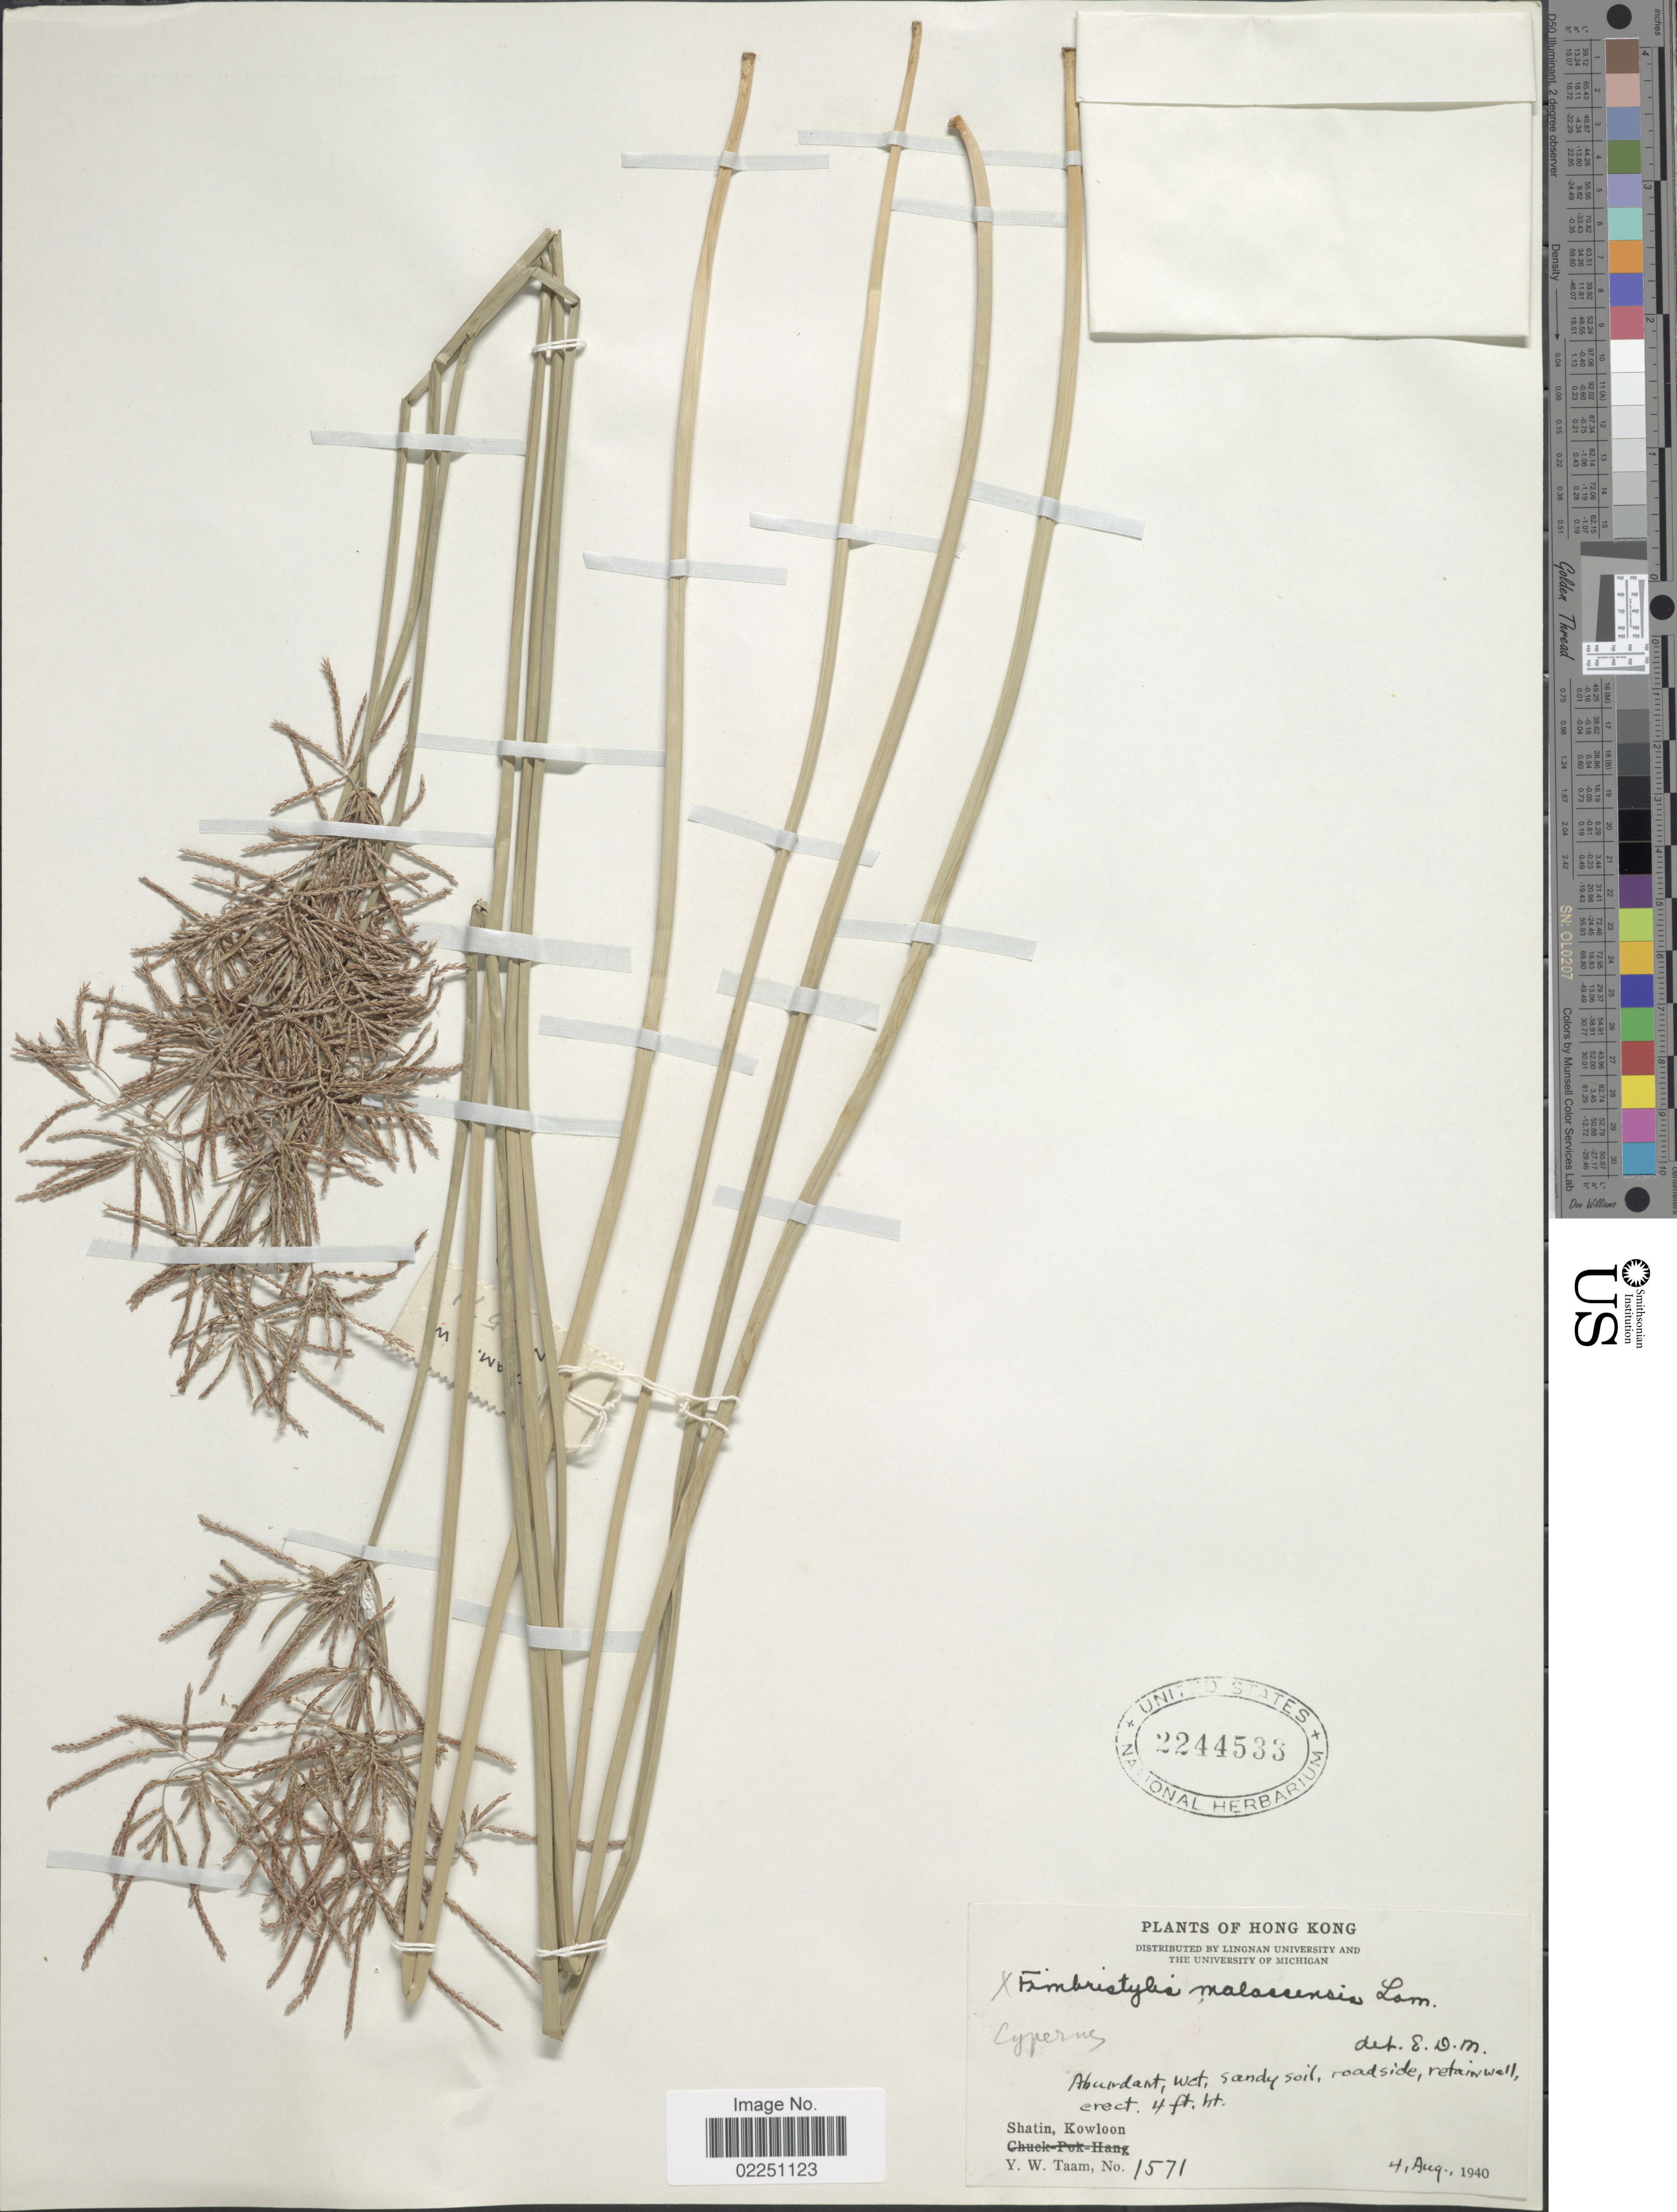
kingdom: Plantae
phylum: Tracheophyta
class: Liliopsida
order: Poales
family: Cyperaceae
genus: Cyperus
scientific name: Cyperus malaccensis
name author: Lam.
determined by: Strong, Mark T., (BOT), Smithsonian Institution - National Museum of Natural History (UNITED STATES)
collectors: Y. W. Taam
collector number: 1571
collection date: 1940-08-04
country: China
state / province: Hong Kong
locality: Shatin, Kowloon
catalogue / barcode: US 2244533